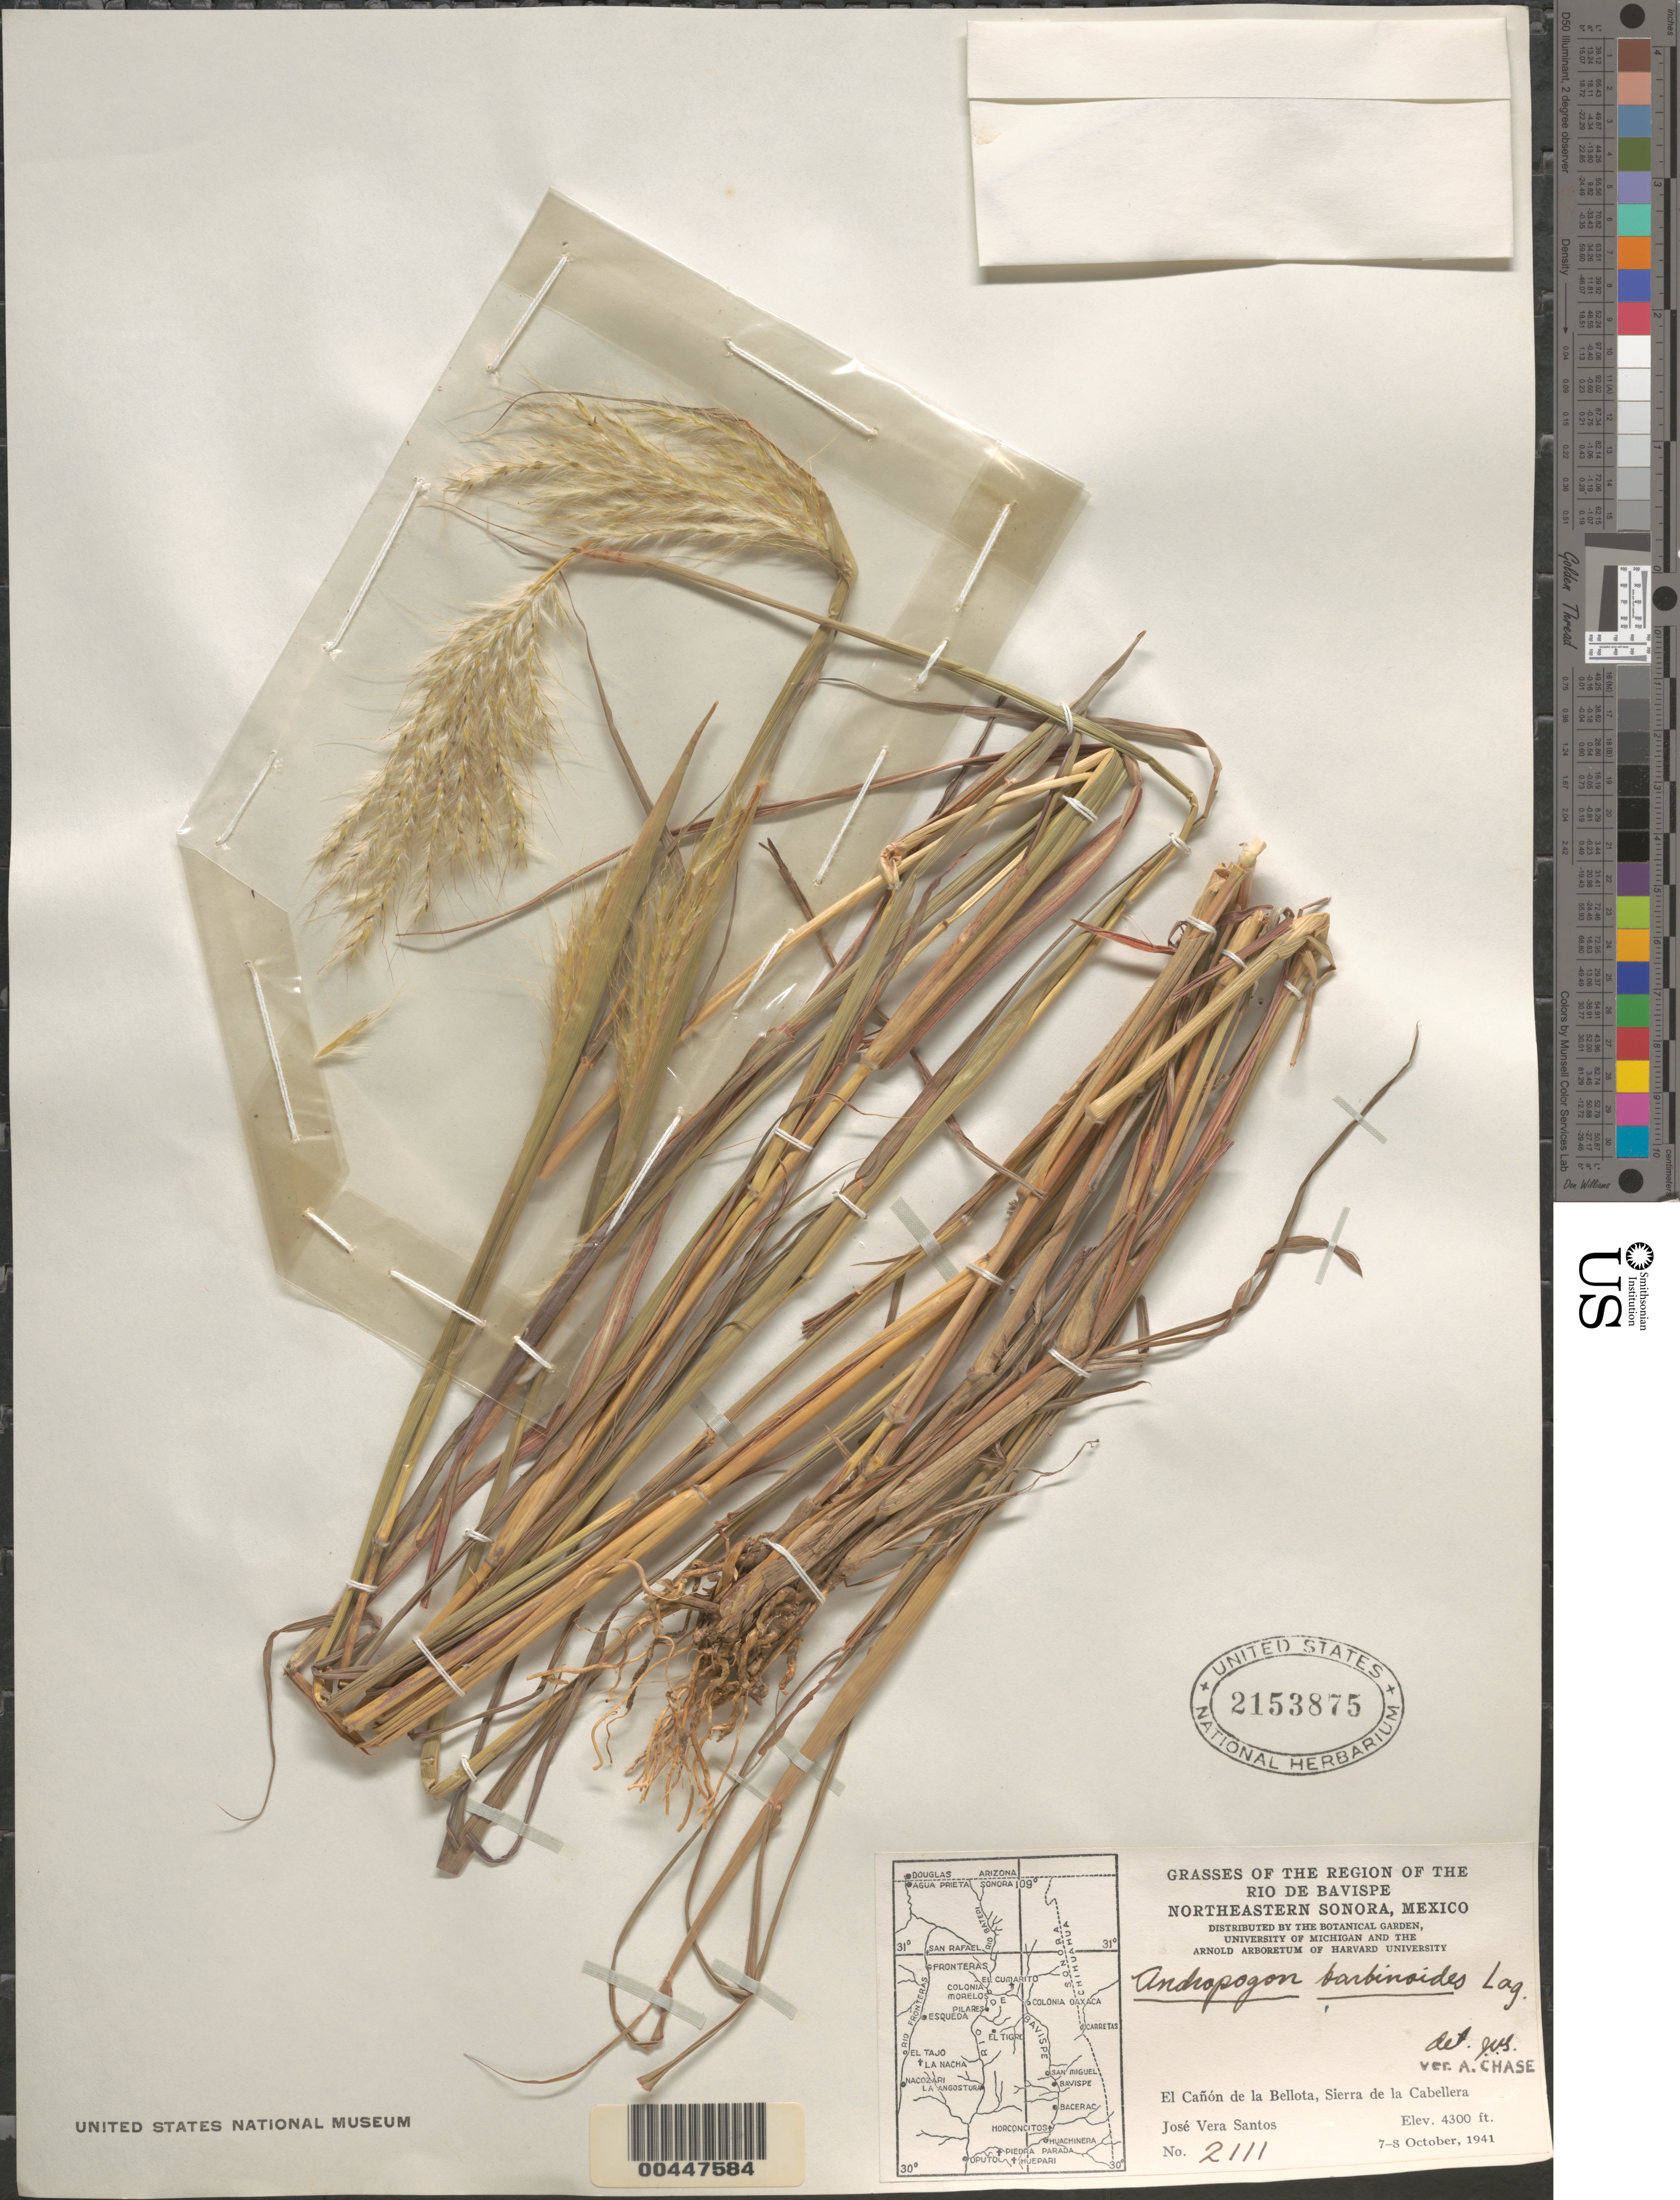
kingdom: Plantae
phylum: Tracheophyta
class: Liliopsida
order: Poales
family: Poaceae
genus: Andropogon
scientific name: Andropogon barbinodis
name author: Lag.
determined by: Santos, J. V.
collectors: J. V. Santos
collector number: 2111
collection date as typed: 7 Oct 1941 to 8 Oct 1941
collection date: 1941-10-07/1941-10-08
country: Mexico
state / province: Sinaloa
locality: NE Sonora, region of the Rio de Bavispe, El Cañon de la Bellota, Sierra de la Cabellera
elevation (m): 1311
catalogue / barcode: US 2153875